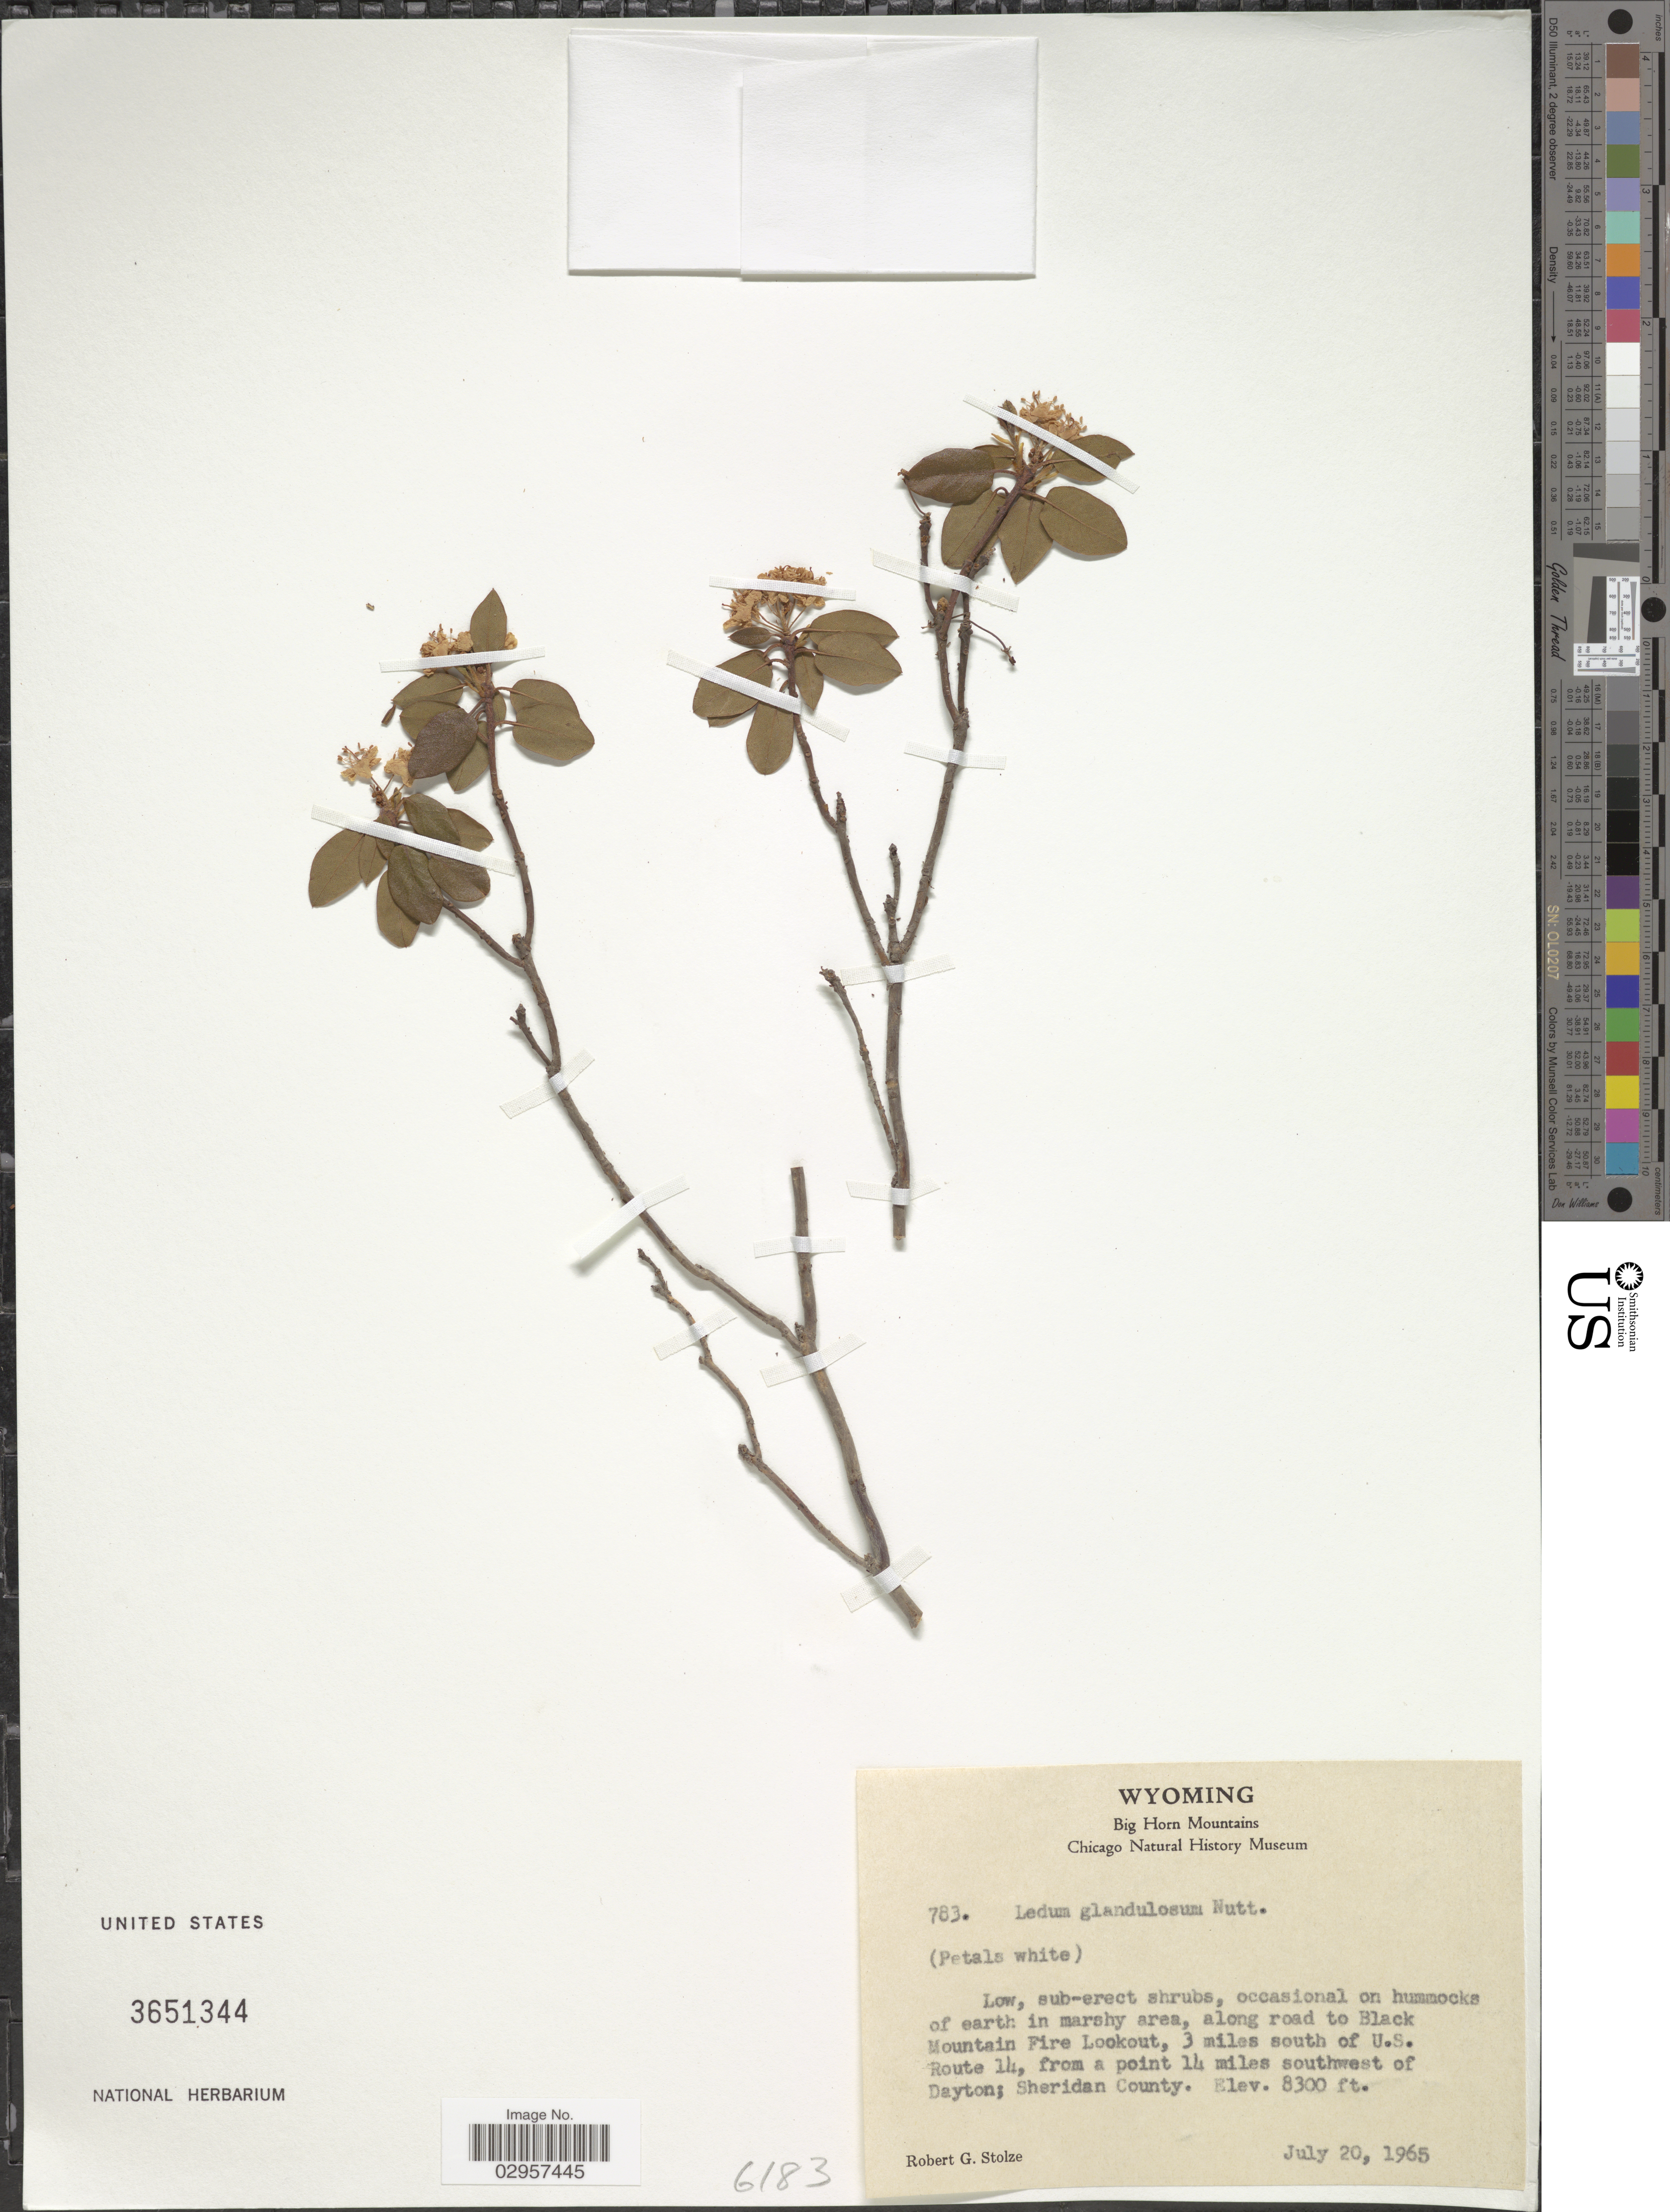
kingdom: Plantae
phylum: Tracheophyta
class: Magnoliopsida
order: Ericales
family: Ericaceae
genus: Ledum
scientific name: Ledum glandulosum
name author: Nutt.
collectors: R. G. Stolze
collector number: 783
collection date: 1965-07-20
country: United States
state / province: Wyoming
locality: In marshy area, along road to Black Mountain Fire Lookout, 3 miles south of U.S. Route 14, from a point 14 miles southwest of Dayton; Sheridan County.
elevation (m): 2530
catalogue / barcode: US 3651344